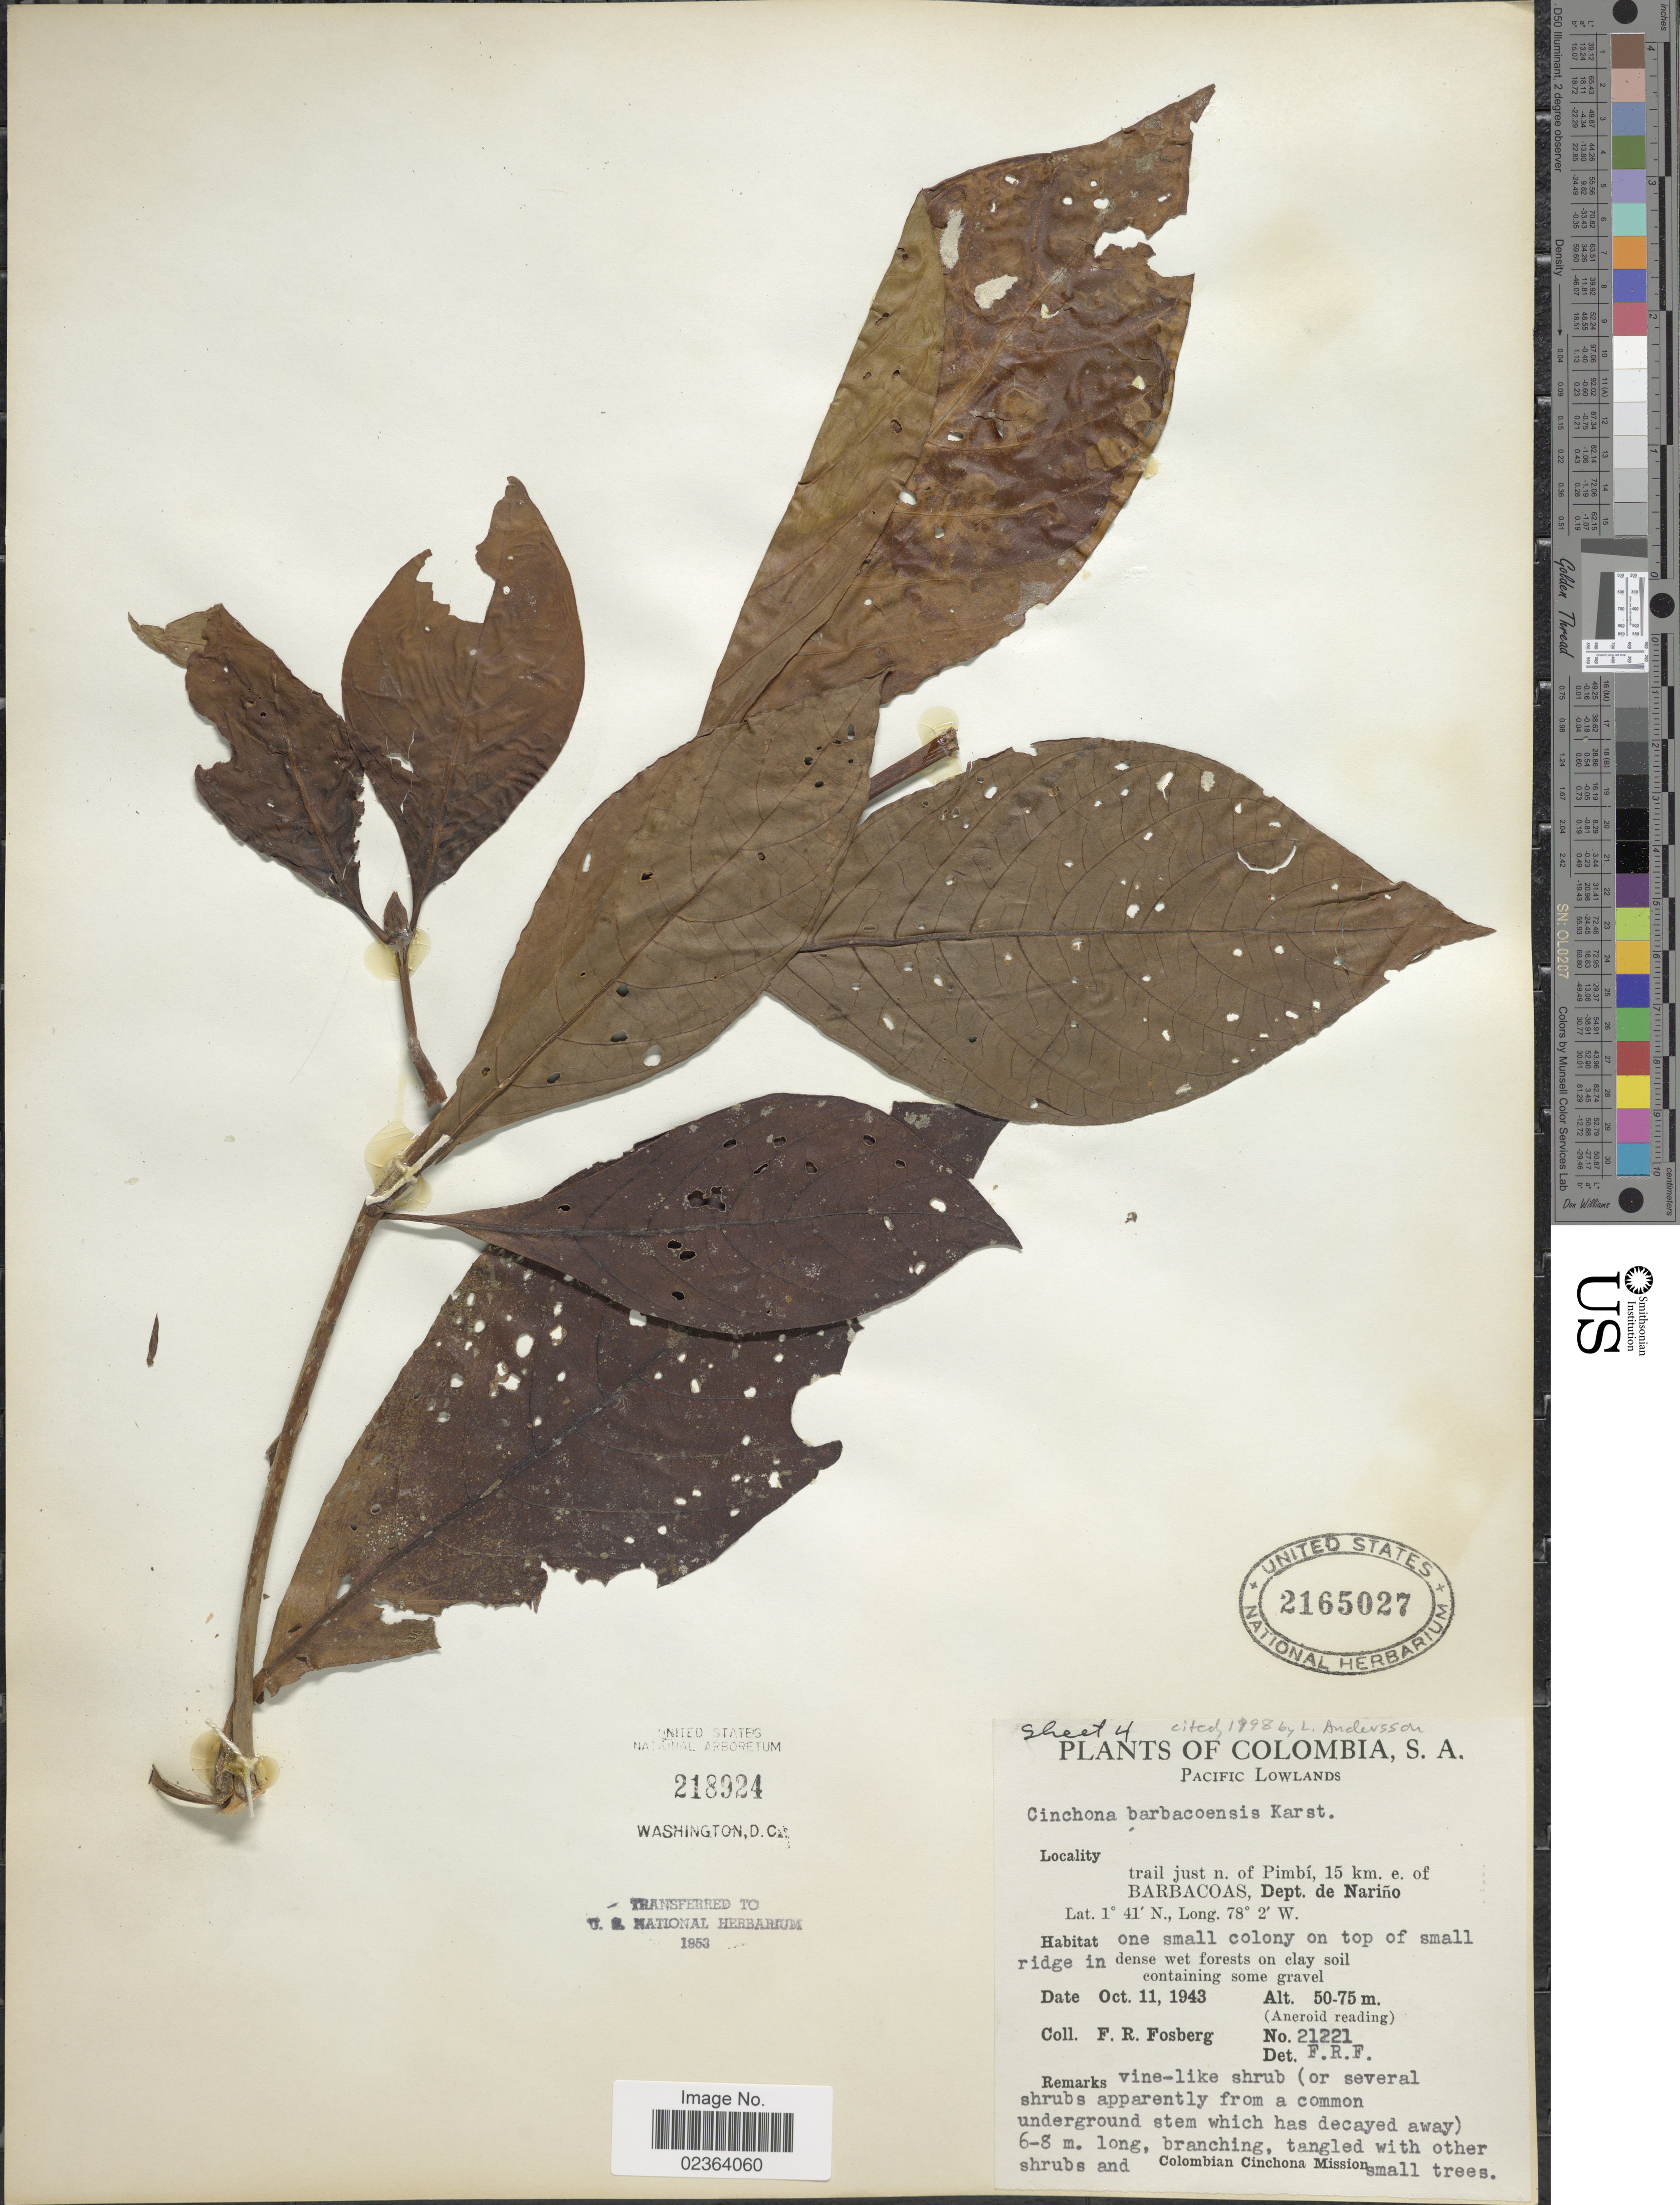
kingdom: Plantae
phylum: Tracheophyta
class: Magnoliopsida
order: Gentianales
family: Rubiaceae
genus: Cinchona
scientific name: Cinchona barbacoensis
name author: L.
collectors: F. R. Fosberg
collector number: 21221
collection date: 1943-10-11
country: Colombia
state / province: Nariño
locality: Pacific Lowlands, trail just n. of Pimbi, 15 km. e. of Barbacoas, Dept. de Narino, Colombia, S.A.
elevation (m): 50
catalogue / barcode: US 2165027